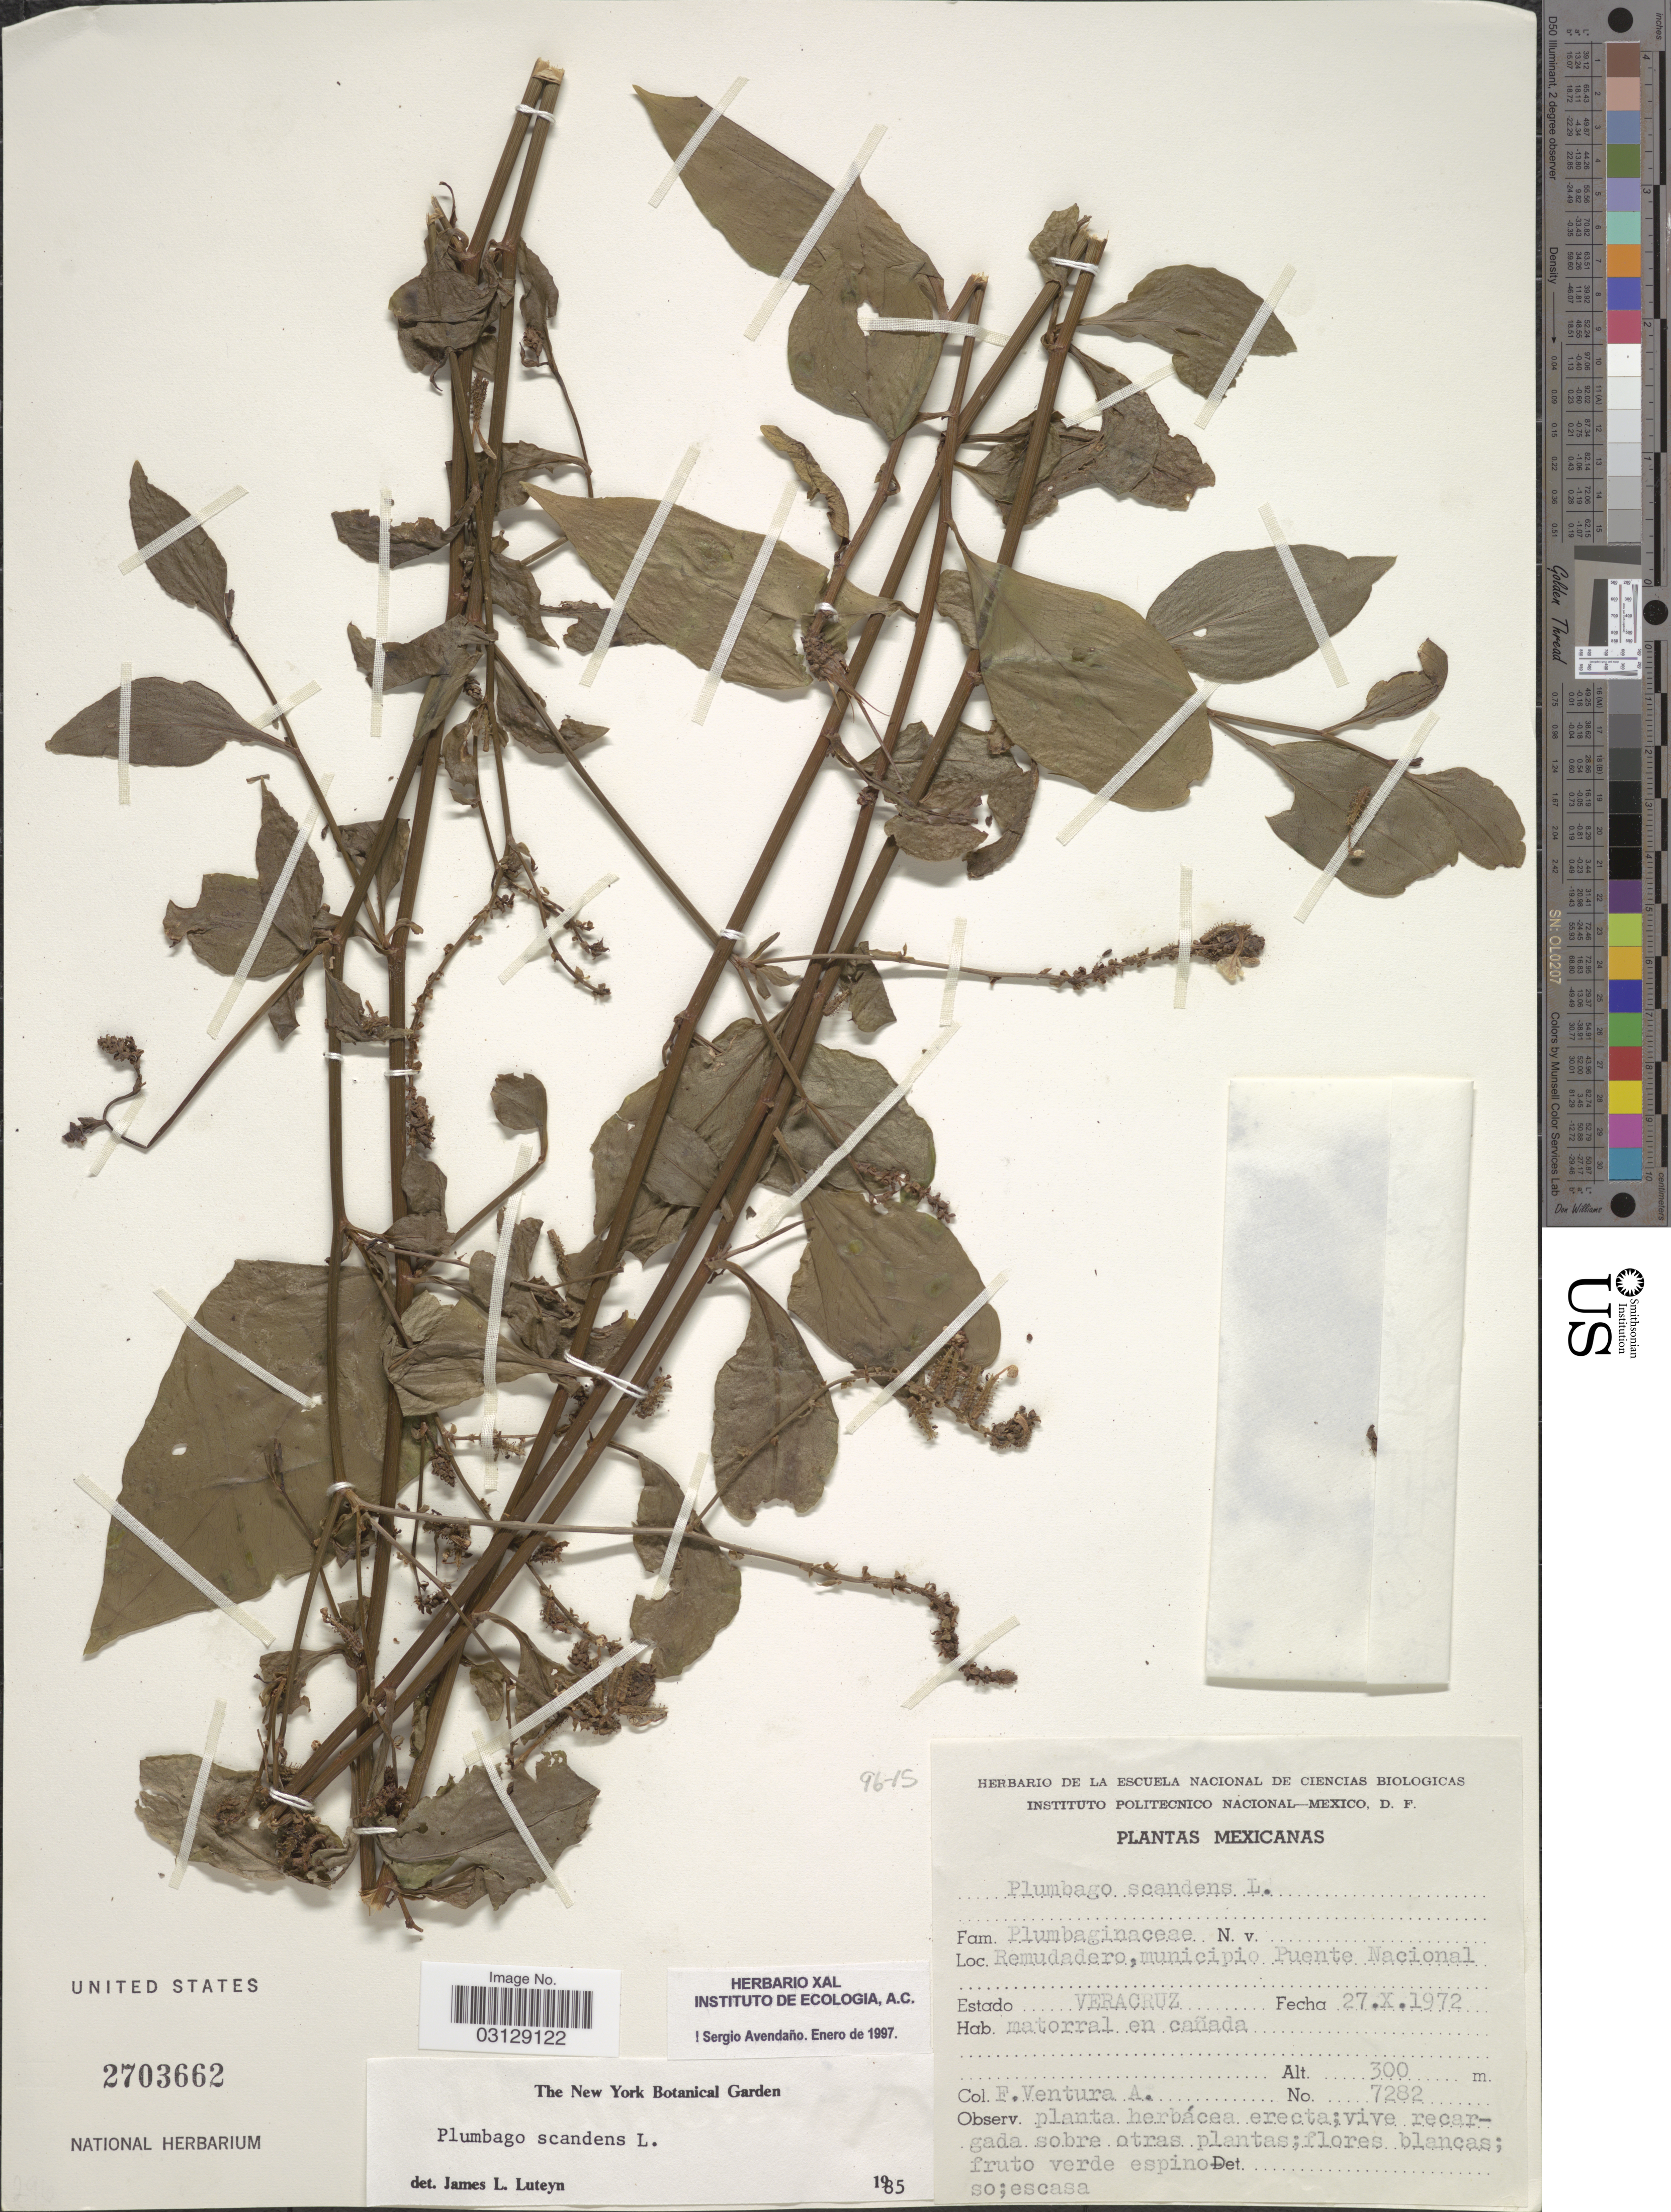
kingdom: Plantae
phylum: Tracheophyta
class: Magnoliopsida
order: Caryophyllales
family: Plumbaginaceae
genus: Plumbago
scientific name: Plumbago scandens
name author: L.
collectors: F. Ventura A.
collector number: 7282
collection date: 1972-10-27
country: Mexico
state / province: Veracruz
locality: Estado Veracruz. Remudadero, municipio Puente Nacional.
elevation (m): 300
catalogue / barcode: US 2703662